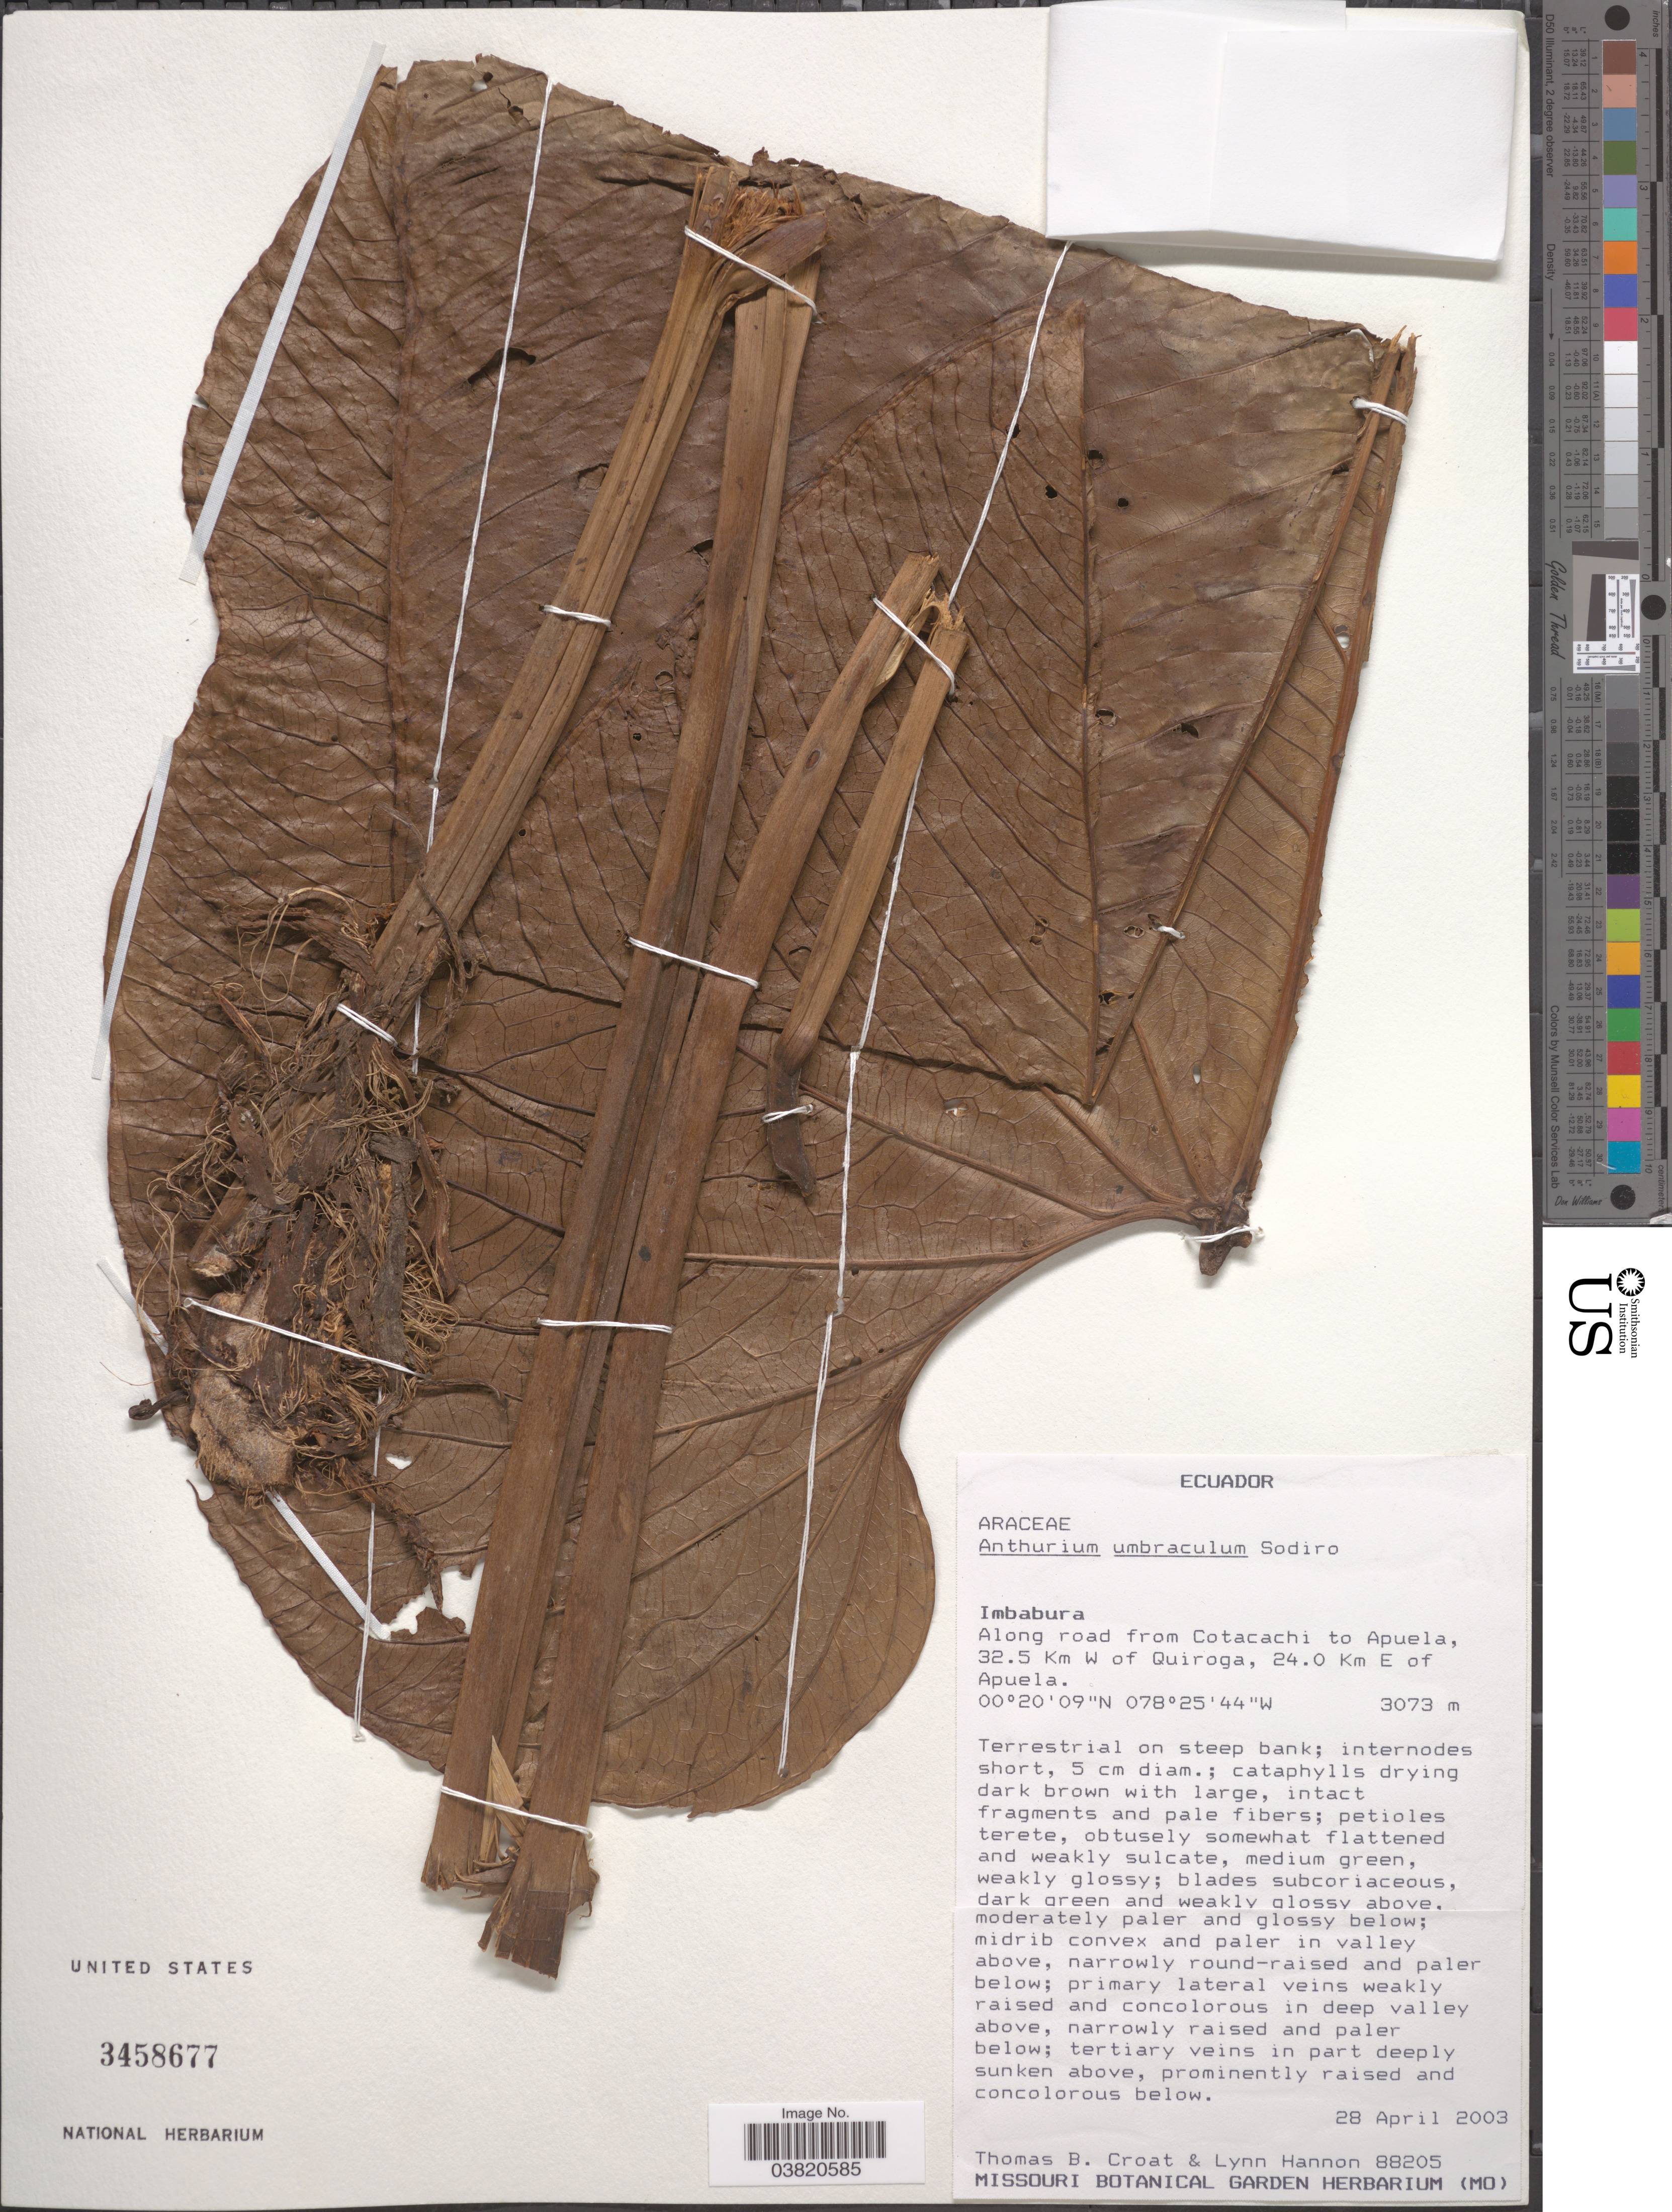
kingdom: Plantae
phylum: Tracheophyta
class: Liliopsida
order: Alismatales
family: Araceae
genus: Anthurium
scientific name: Anthurium umbricola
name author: Engl.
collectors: T. B. Croat & L. Hannon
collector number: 88205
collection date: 2003-04-28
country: Ecuador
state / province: Imbabura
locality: Along road from Cotacachi to Apuela, 32.5 Km W of Quiroga, 24.0 Km E of Apuela. On steep bank.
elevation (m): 3073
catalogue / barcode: US 3458677